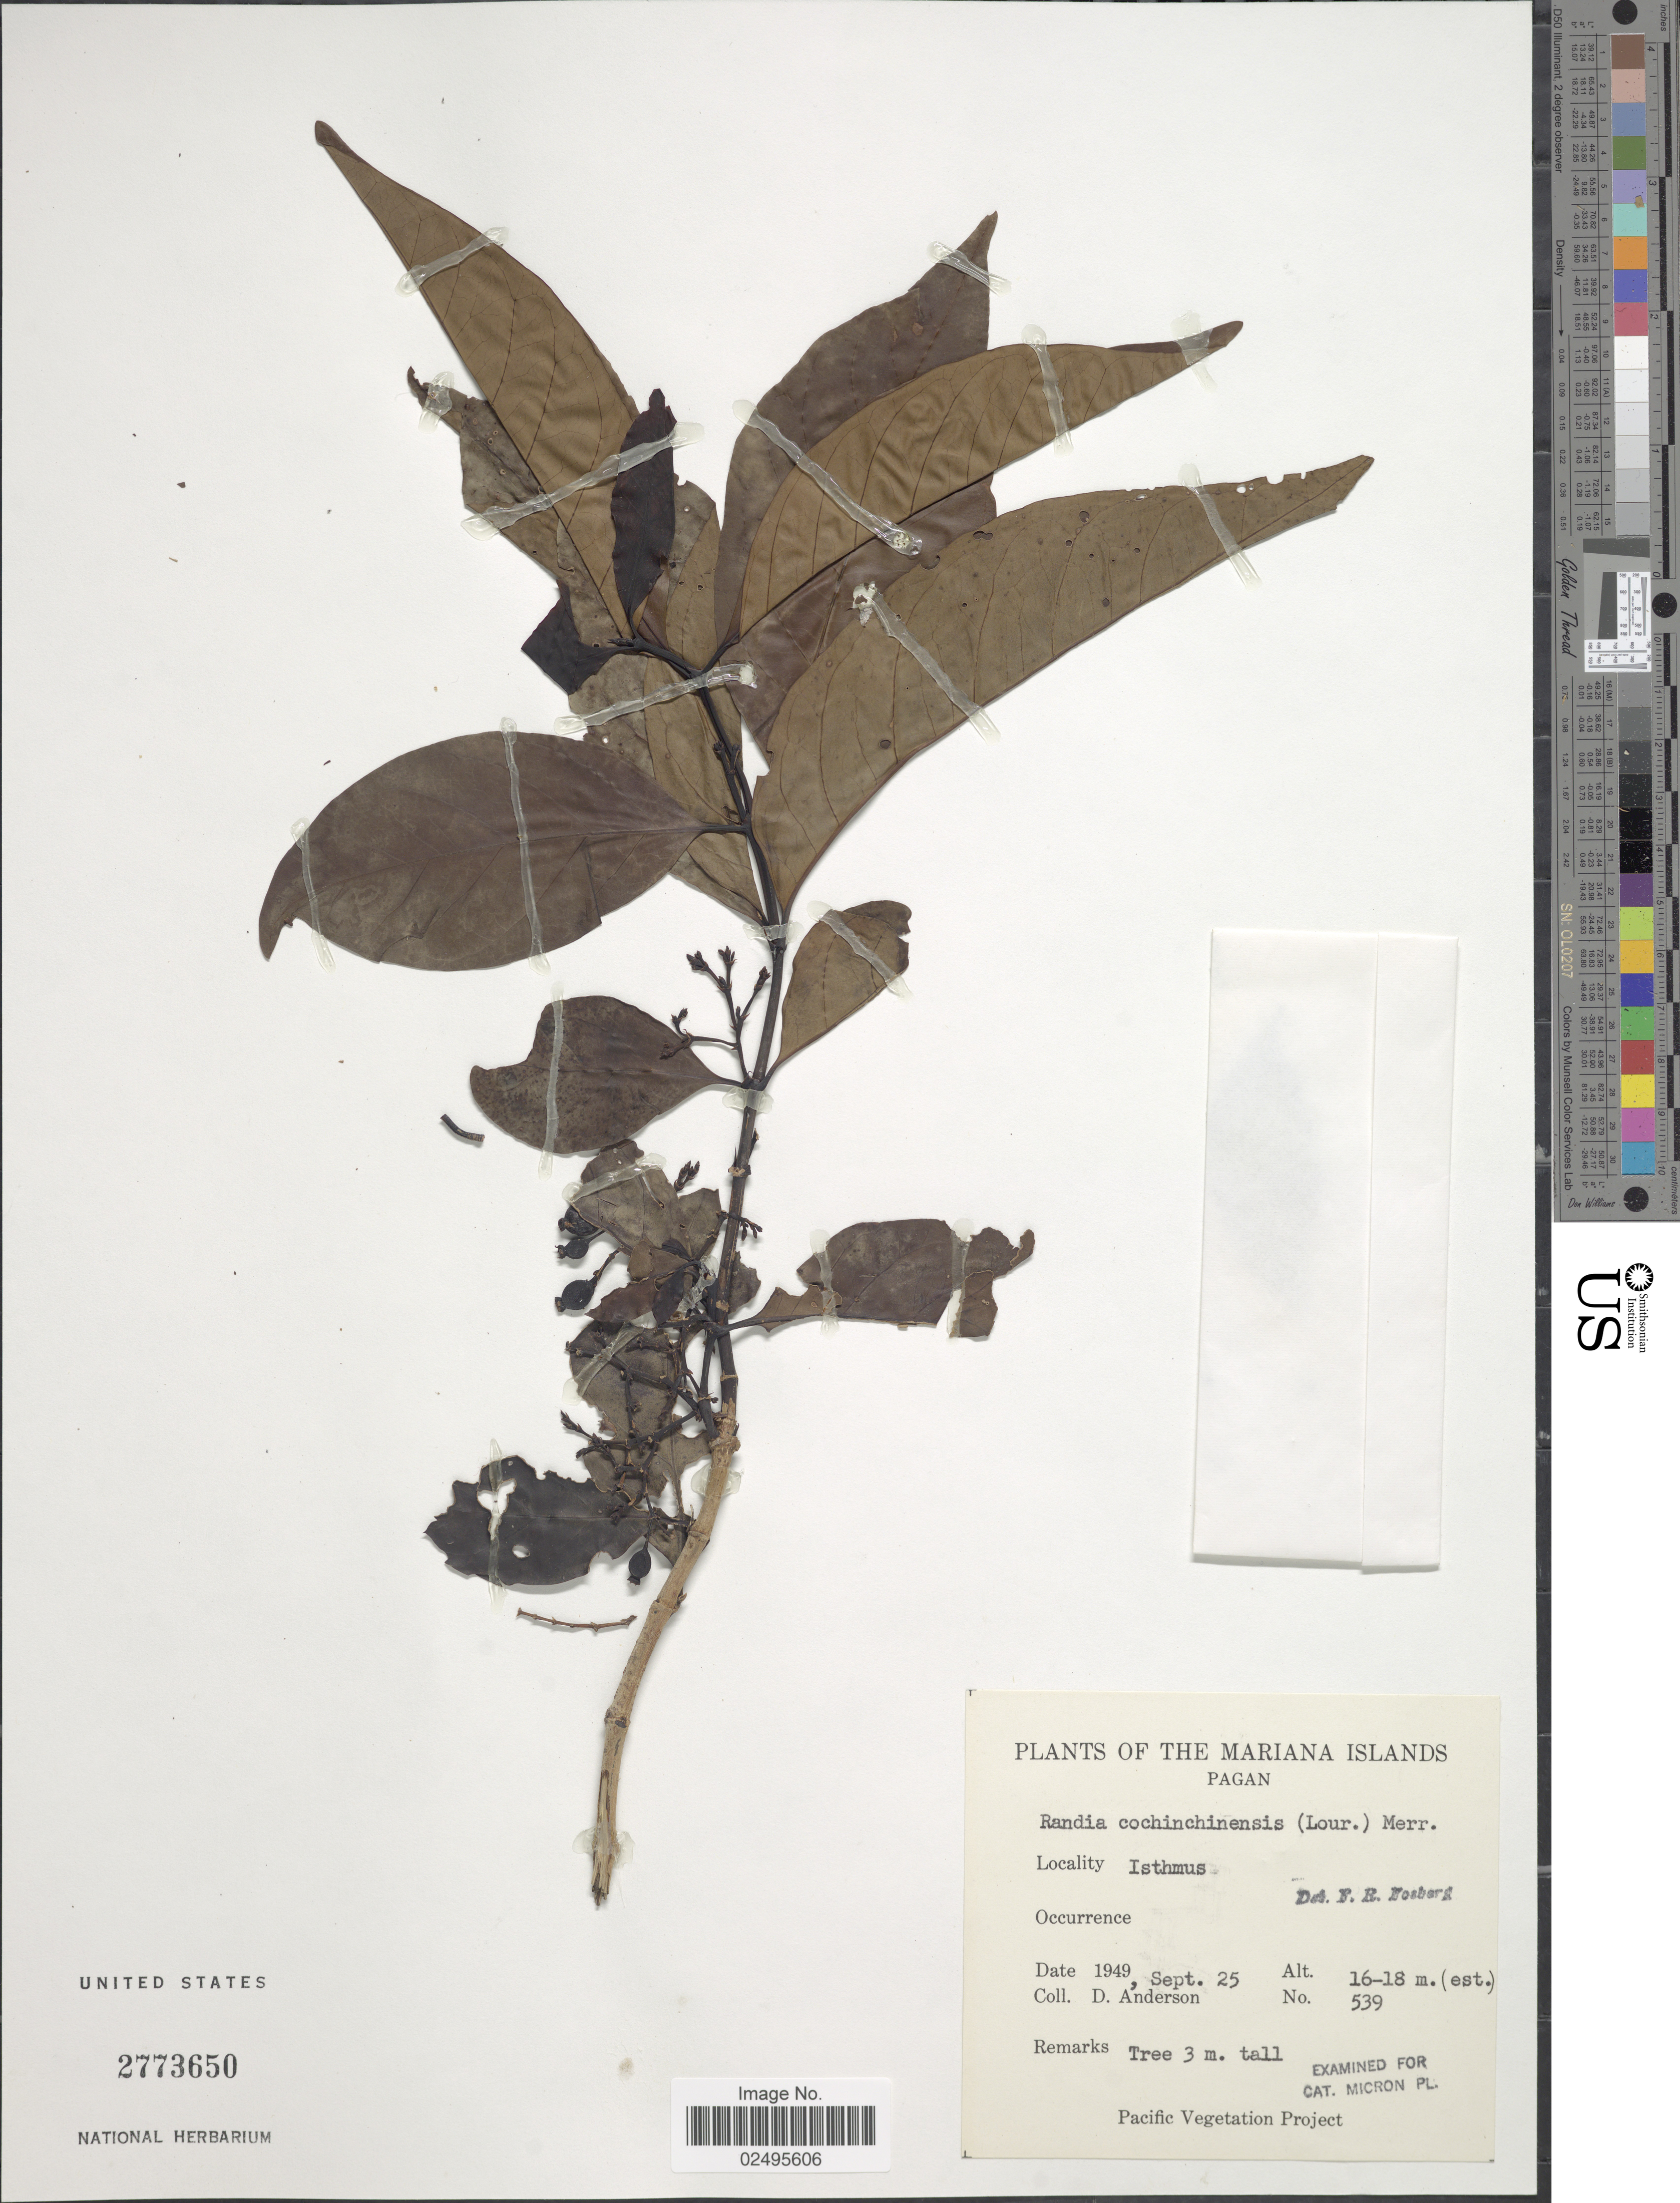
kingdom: Plantae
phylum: Tracheophyta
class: Magnoliopsida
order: Gentianales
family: Rubiaceae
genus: Aidia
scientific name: Aidia graeffei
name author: (Reinecke) Tirveng.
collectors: D. Anderson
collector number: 539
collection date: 1949-09-25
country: Northern Mariana Islands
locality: The Mariana Islands. Pagan. Isthmus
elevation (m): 16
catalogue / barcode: US 2773650